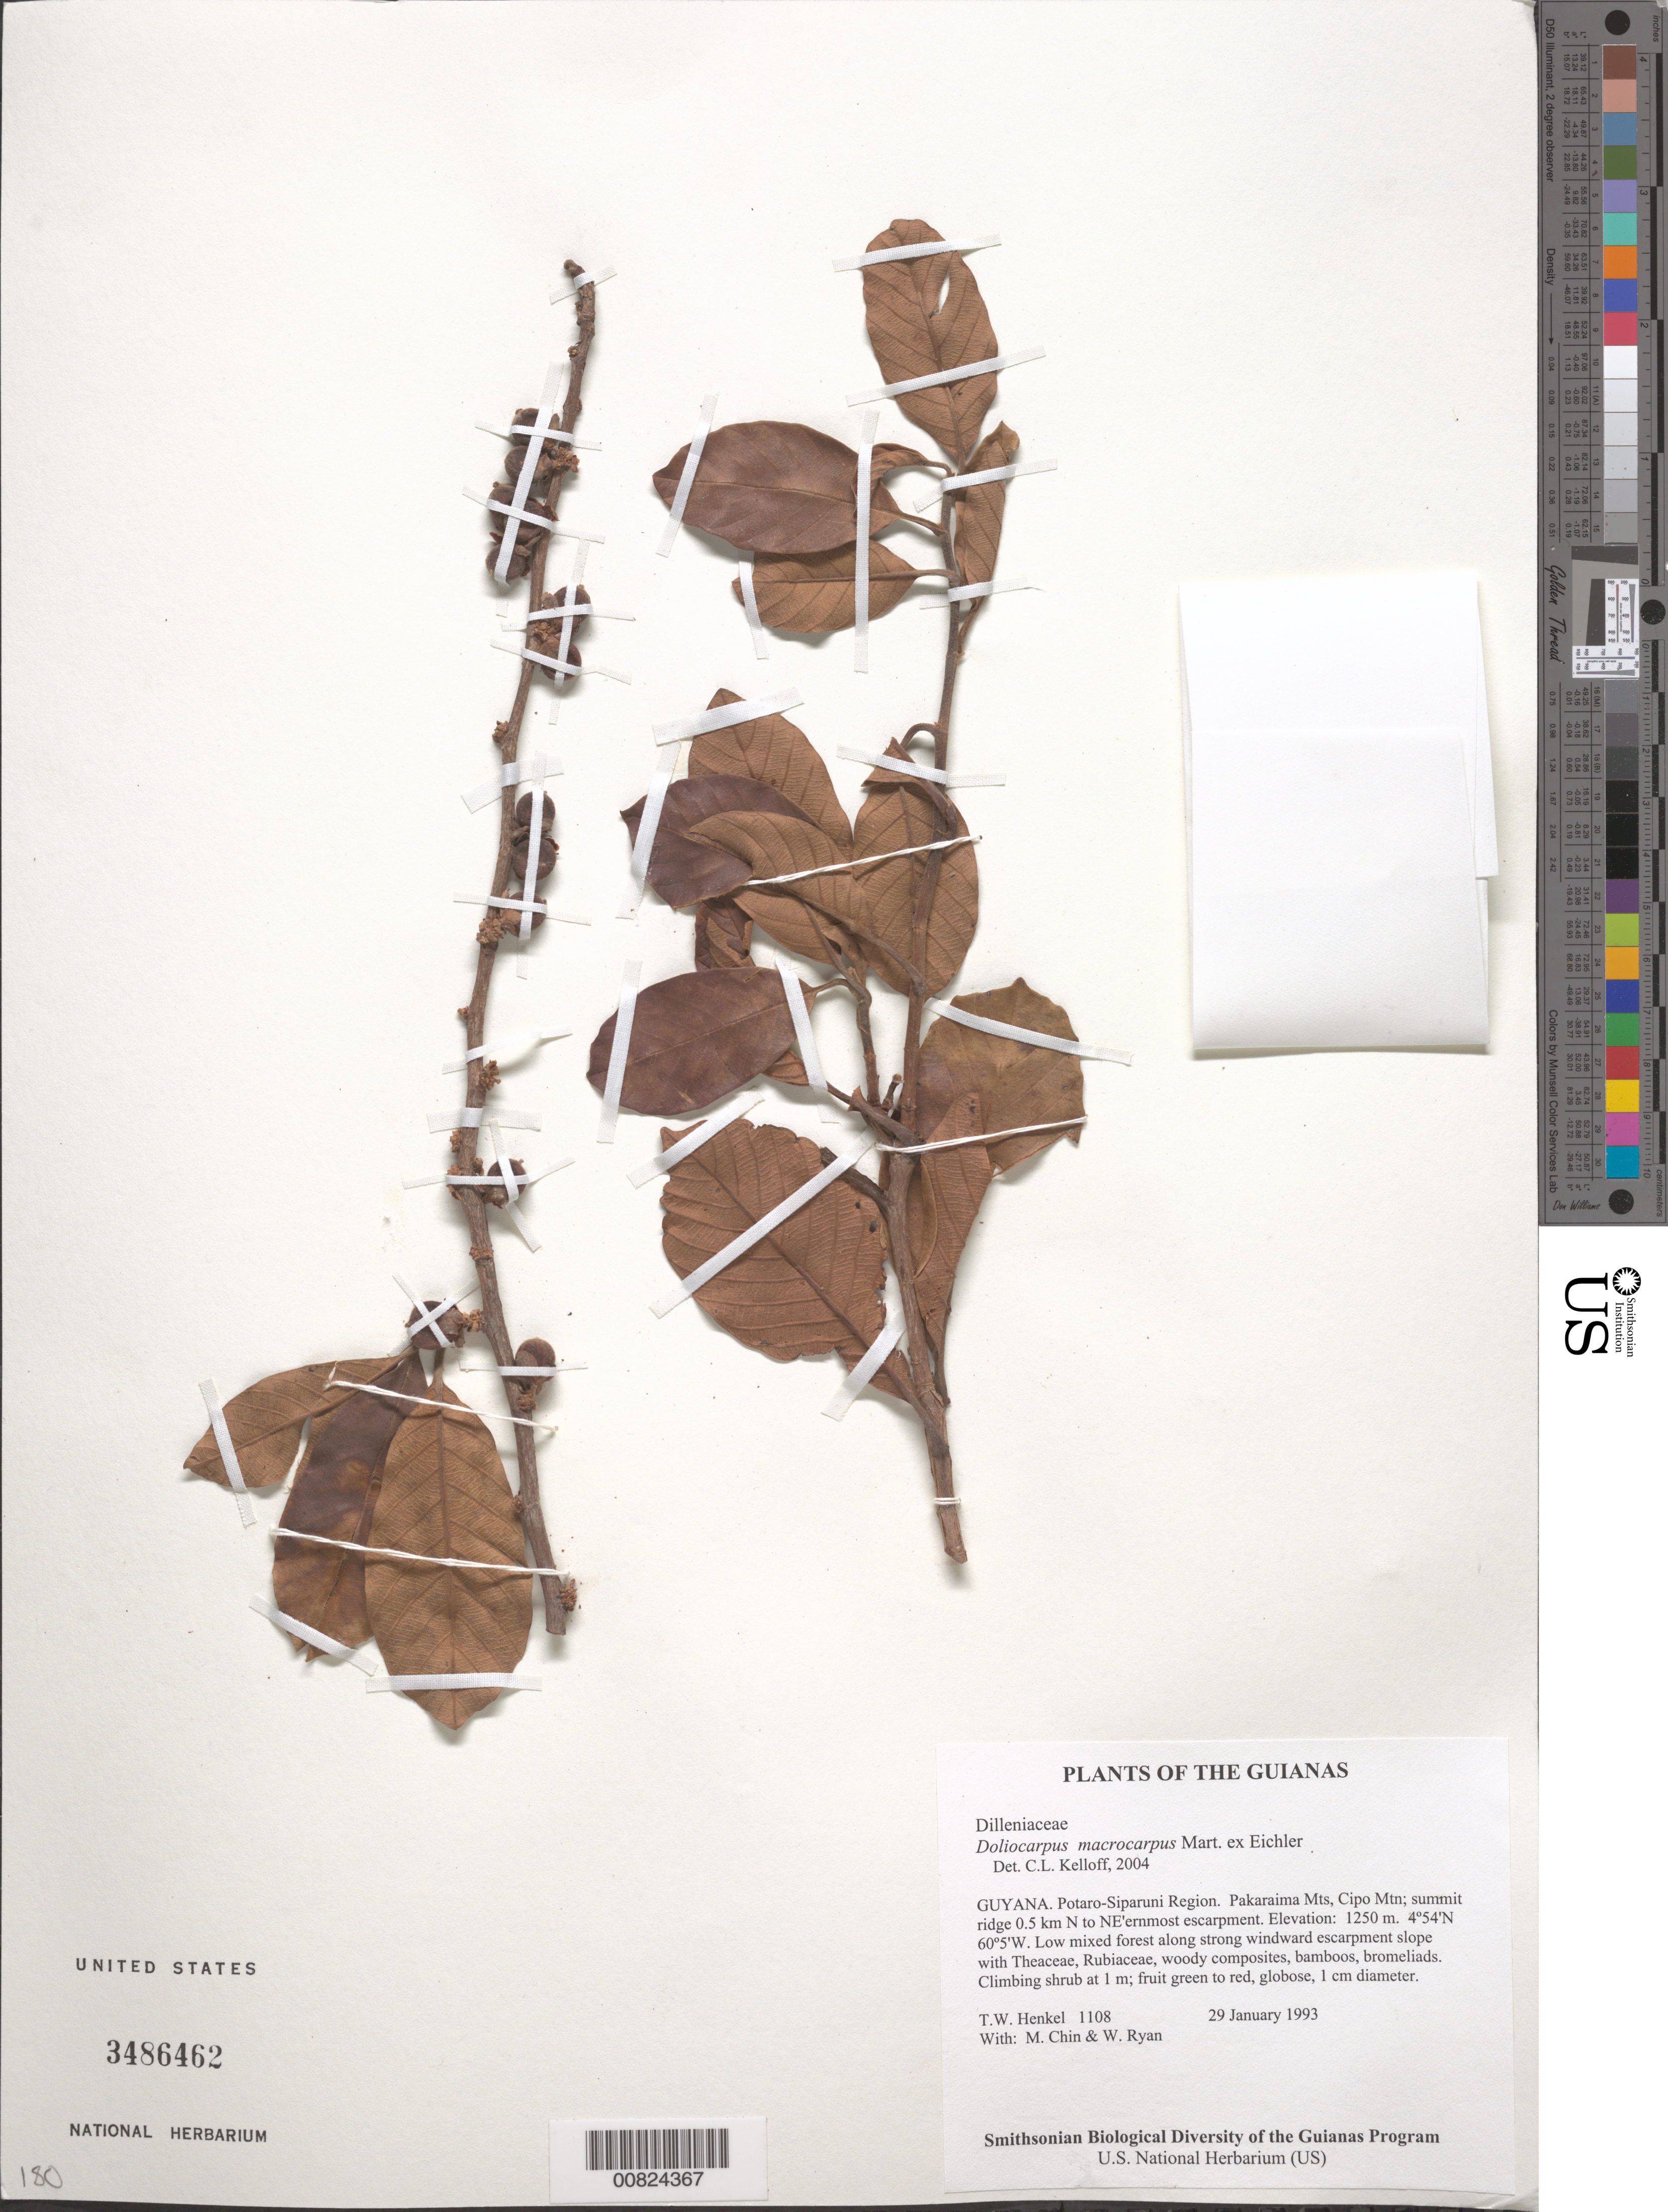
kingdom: Plantae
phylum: Tracheophyta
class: Magnoliopsida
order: Dilleniales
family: Dilleniaceae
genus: Doliocarpus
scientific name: Doliocarpus macrocarpus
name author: Mart. ex Eichler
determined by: Kelloff, Carol L., (US), Smithsonian Institution - National Museum of Natural History (UNITED STATES)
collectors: T. Henkel, M. Chin & W. Ryan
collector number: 1108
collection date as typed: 29 January 1993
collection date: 1993-01-29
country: Guyana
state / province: Potaro-Siparuni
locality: Pakaraima Mts, Cipo Mtn; summit ridge 0.5 km N to NE'ernmost escarpment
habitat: Low mixed forest along strong windward escarpment slope with Theaceae, Rubiaceae, woody composites, bamboos, bromeliads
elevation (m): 1250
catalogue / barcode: US 3486462